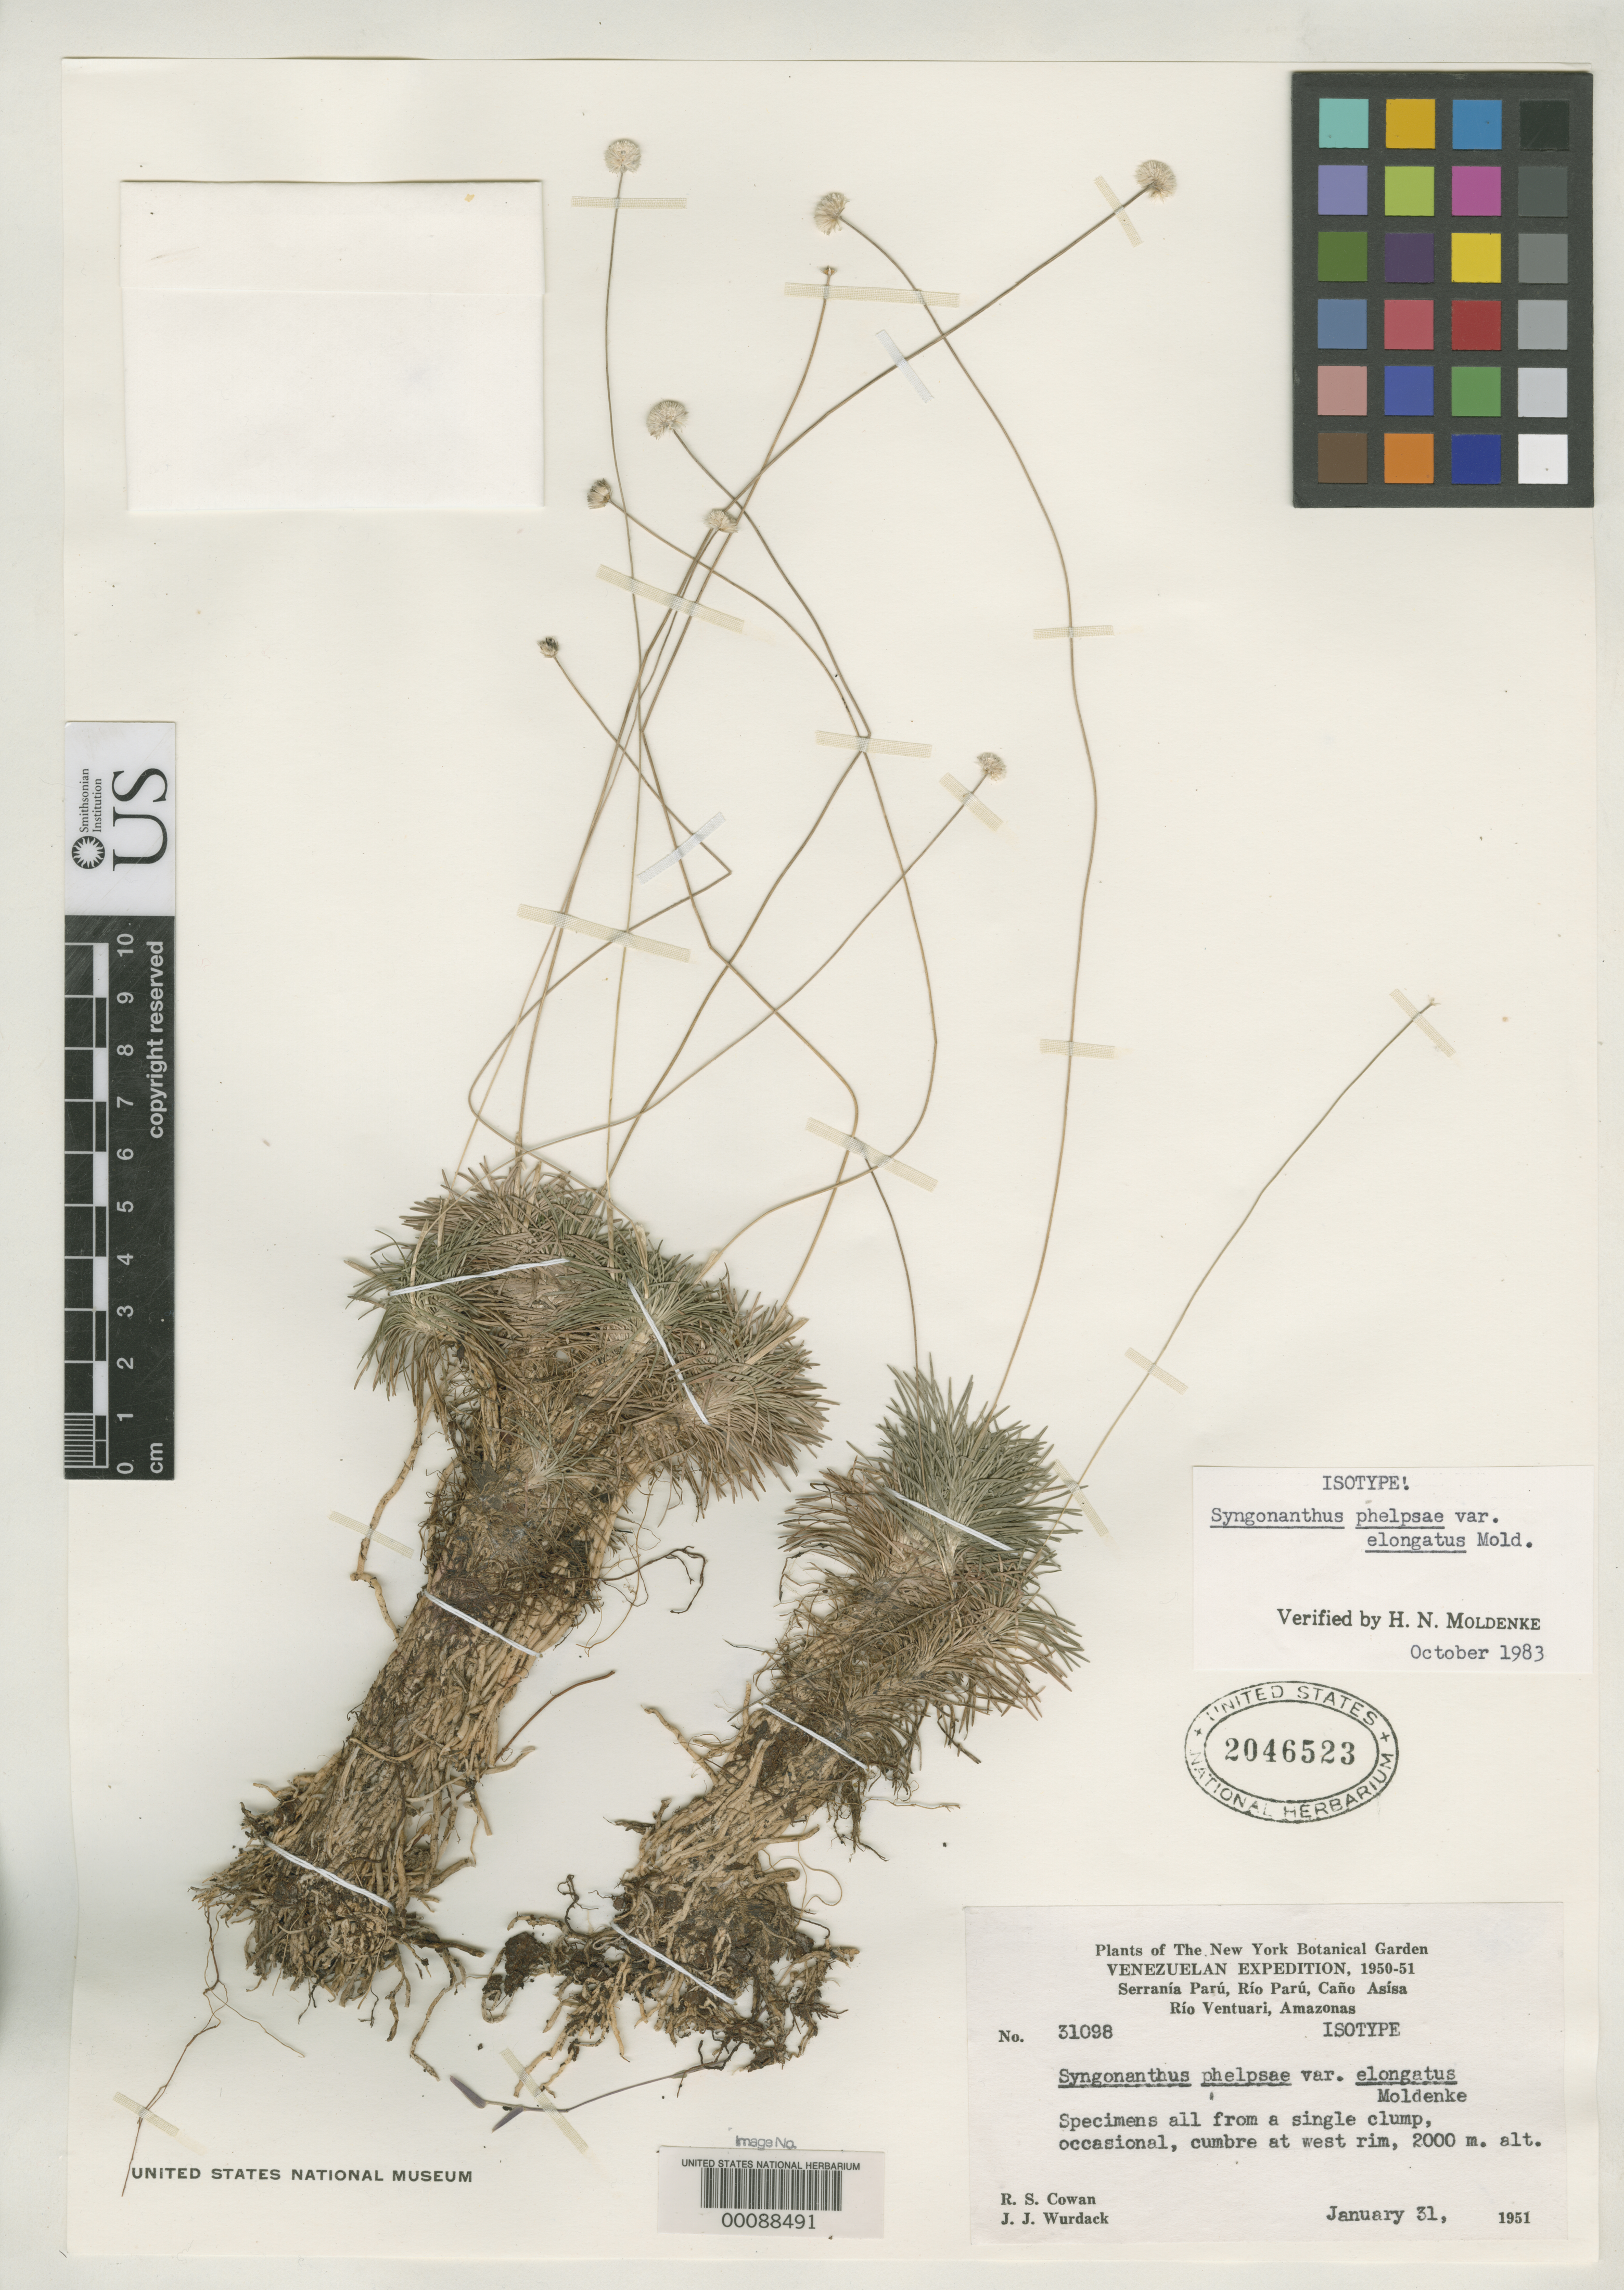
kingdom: Plantae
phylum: Tracheophyta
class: Liliopsida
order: Poales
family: Eriocaulaceae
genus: Syngonanthus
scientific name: Syngonanthus phelpsae var. elongatus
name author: Moldenke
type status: Isotype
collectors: R. S. Cowan & J. J. Wurdack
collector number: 31098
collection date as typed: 31 Jan 1951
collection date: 1951-01-31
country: Venezuela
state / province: Amazonas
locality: Serra Nia Paru, Rio Paru, Cano Asisa, Rio Ventuari.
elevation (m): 2000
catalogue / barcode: US 2046523